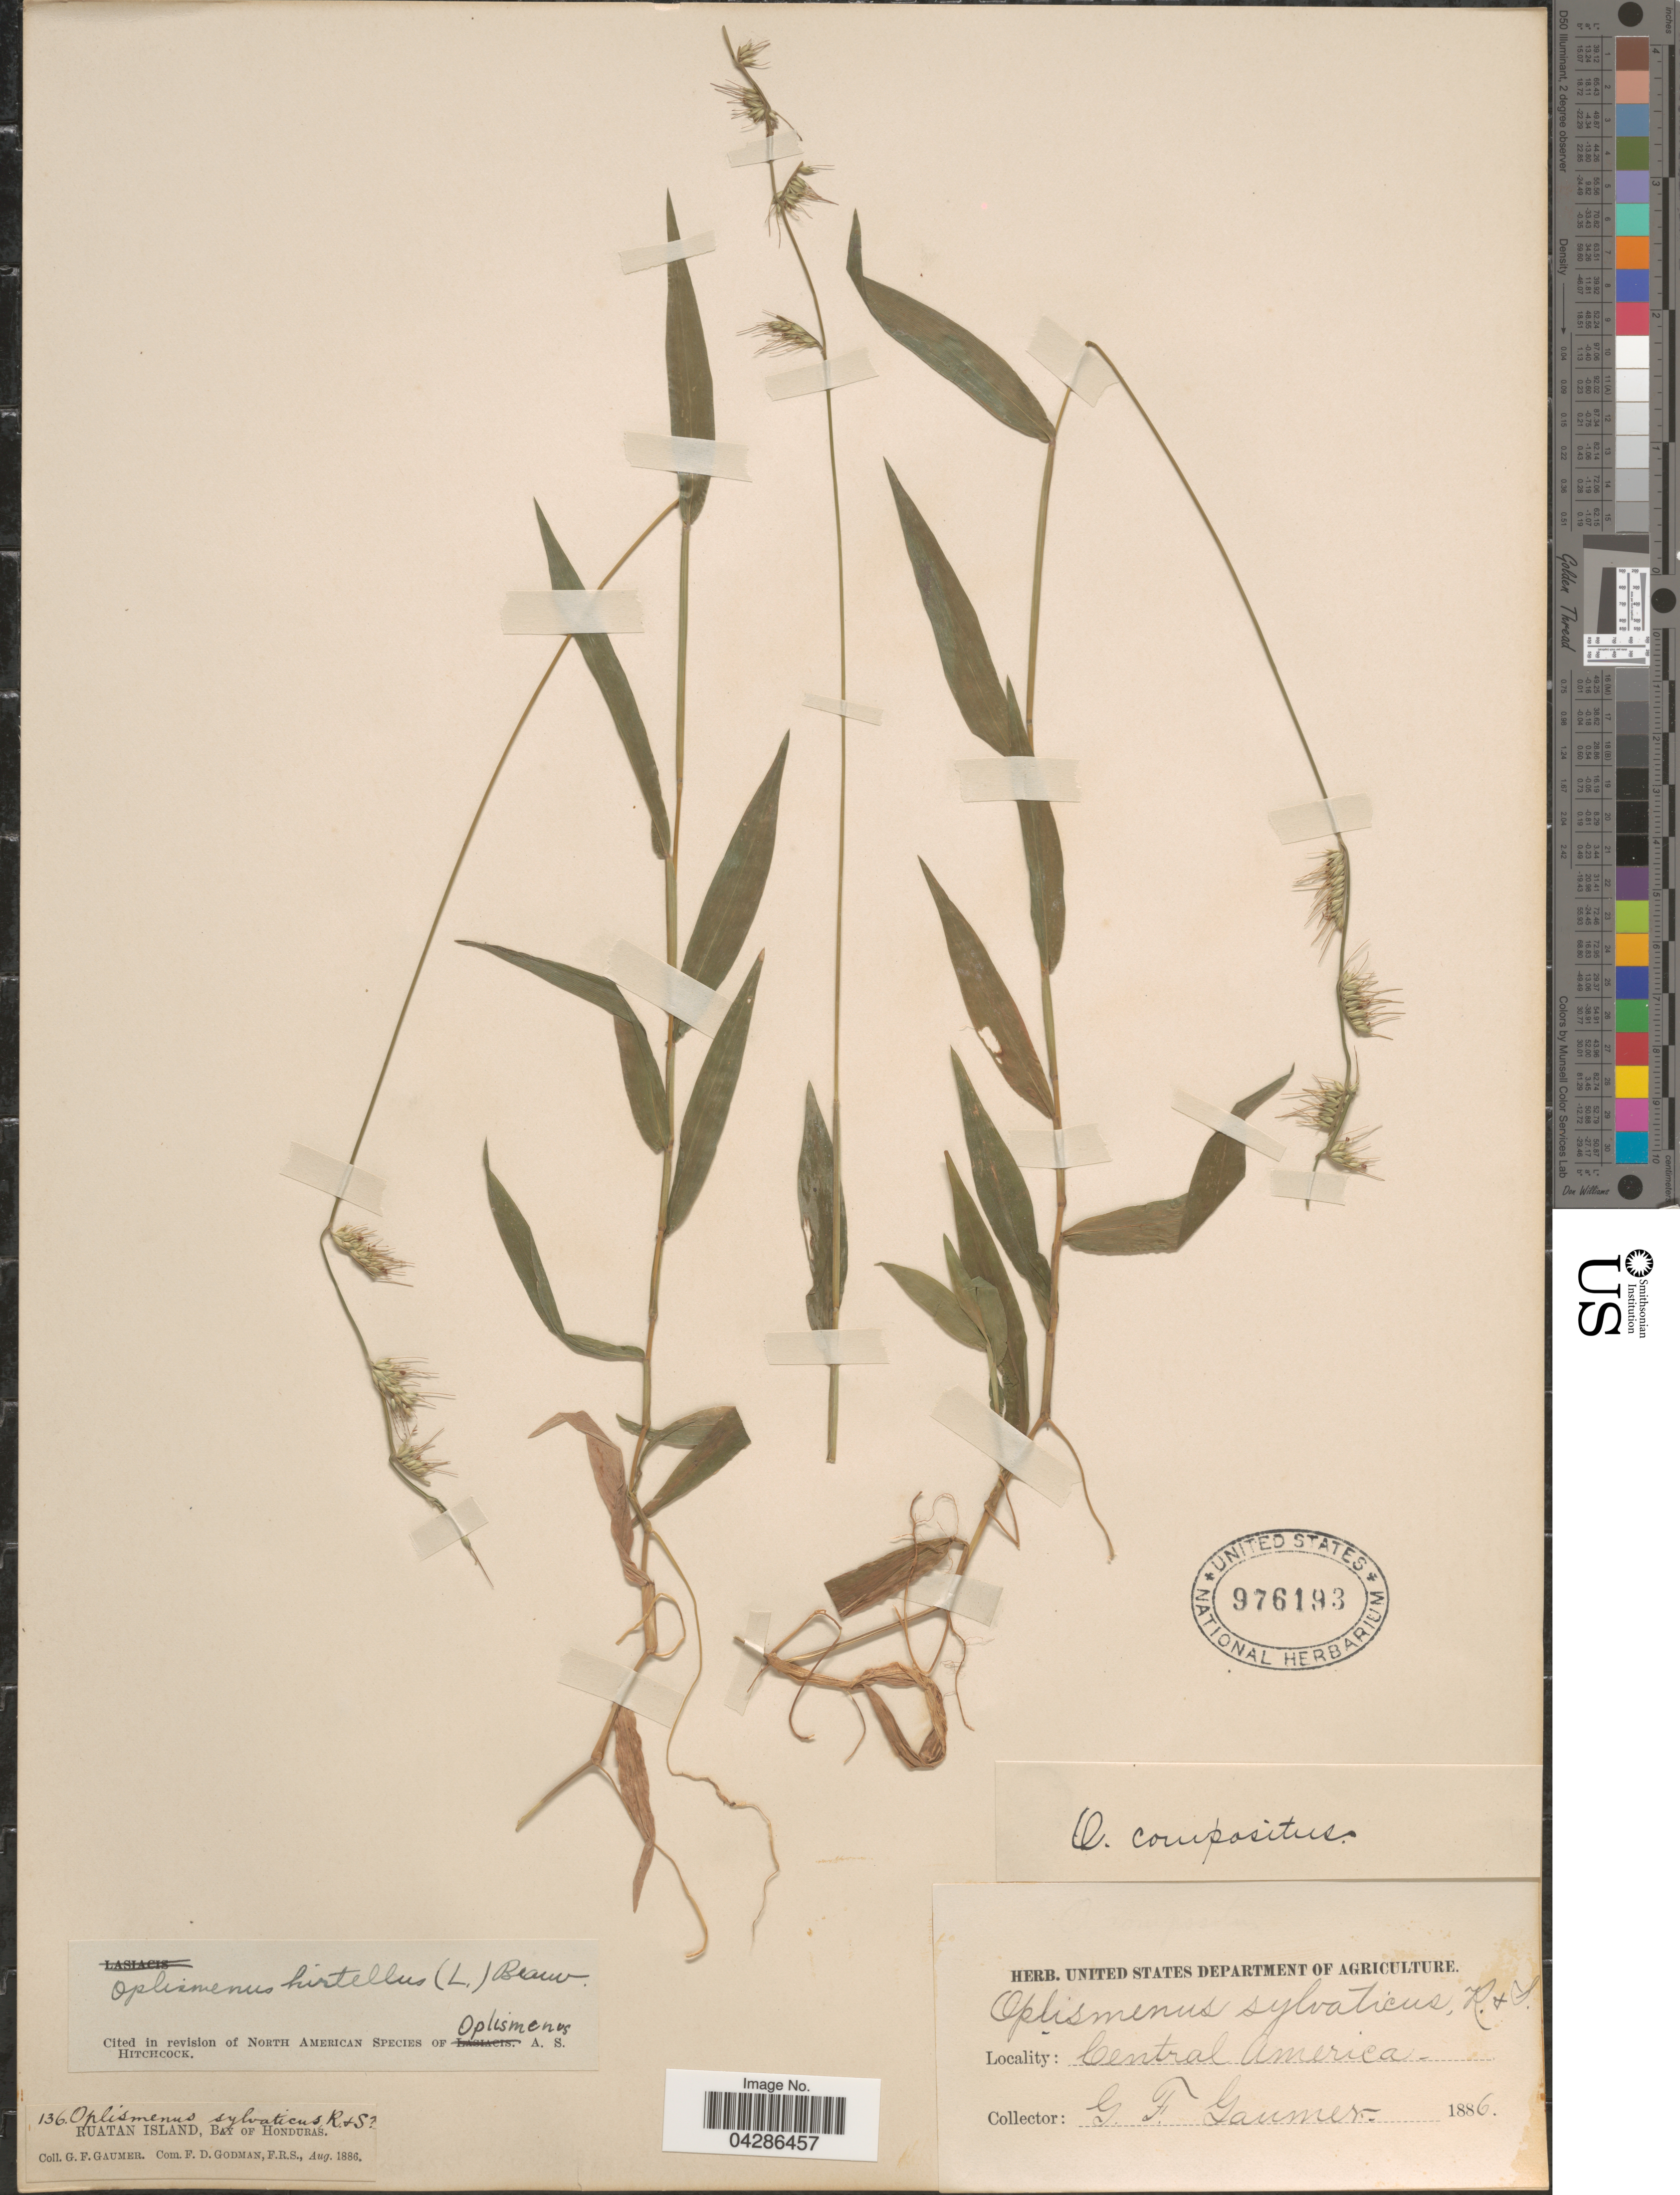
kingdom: Plantae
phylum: Tracheophyta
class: Liliopsida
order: Poales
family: Poaceae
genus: Oplismenus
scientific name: Oplismenus hirtellus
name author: (L.) P. Beauv.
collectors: G. F. Gaumer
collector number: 136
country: Honduras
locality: Ruatan Island, Bay of Honduras.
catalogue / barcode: US 976193